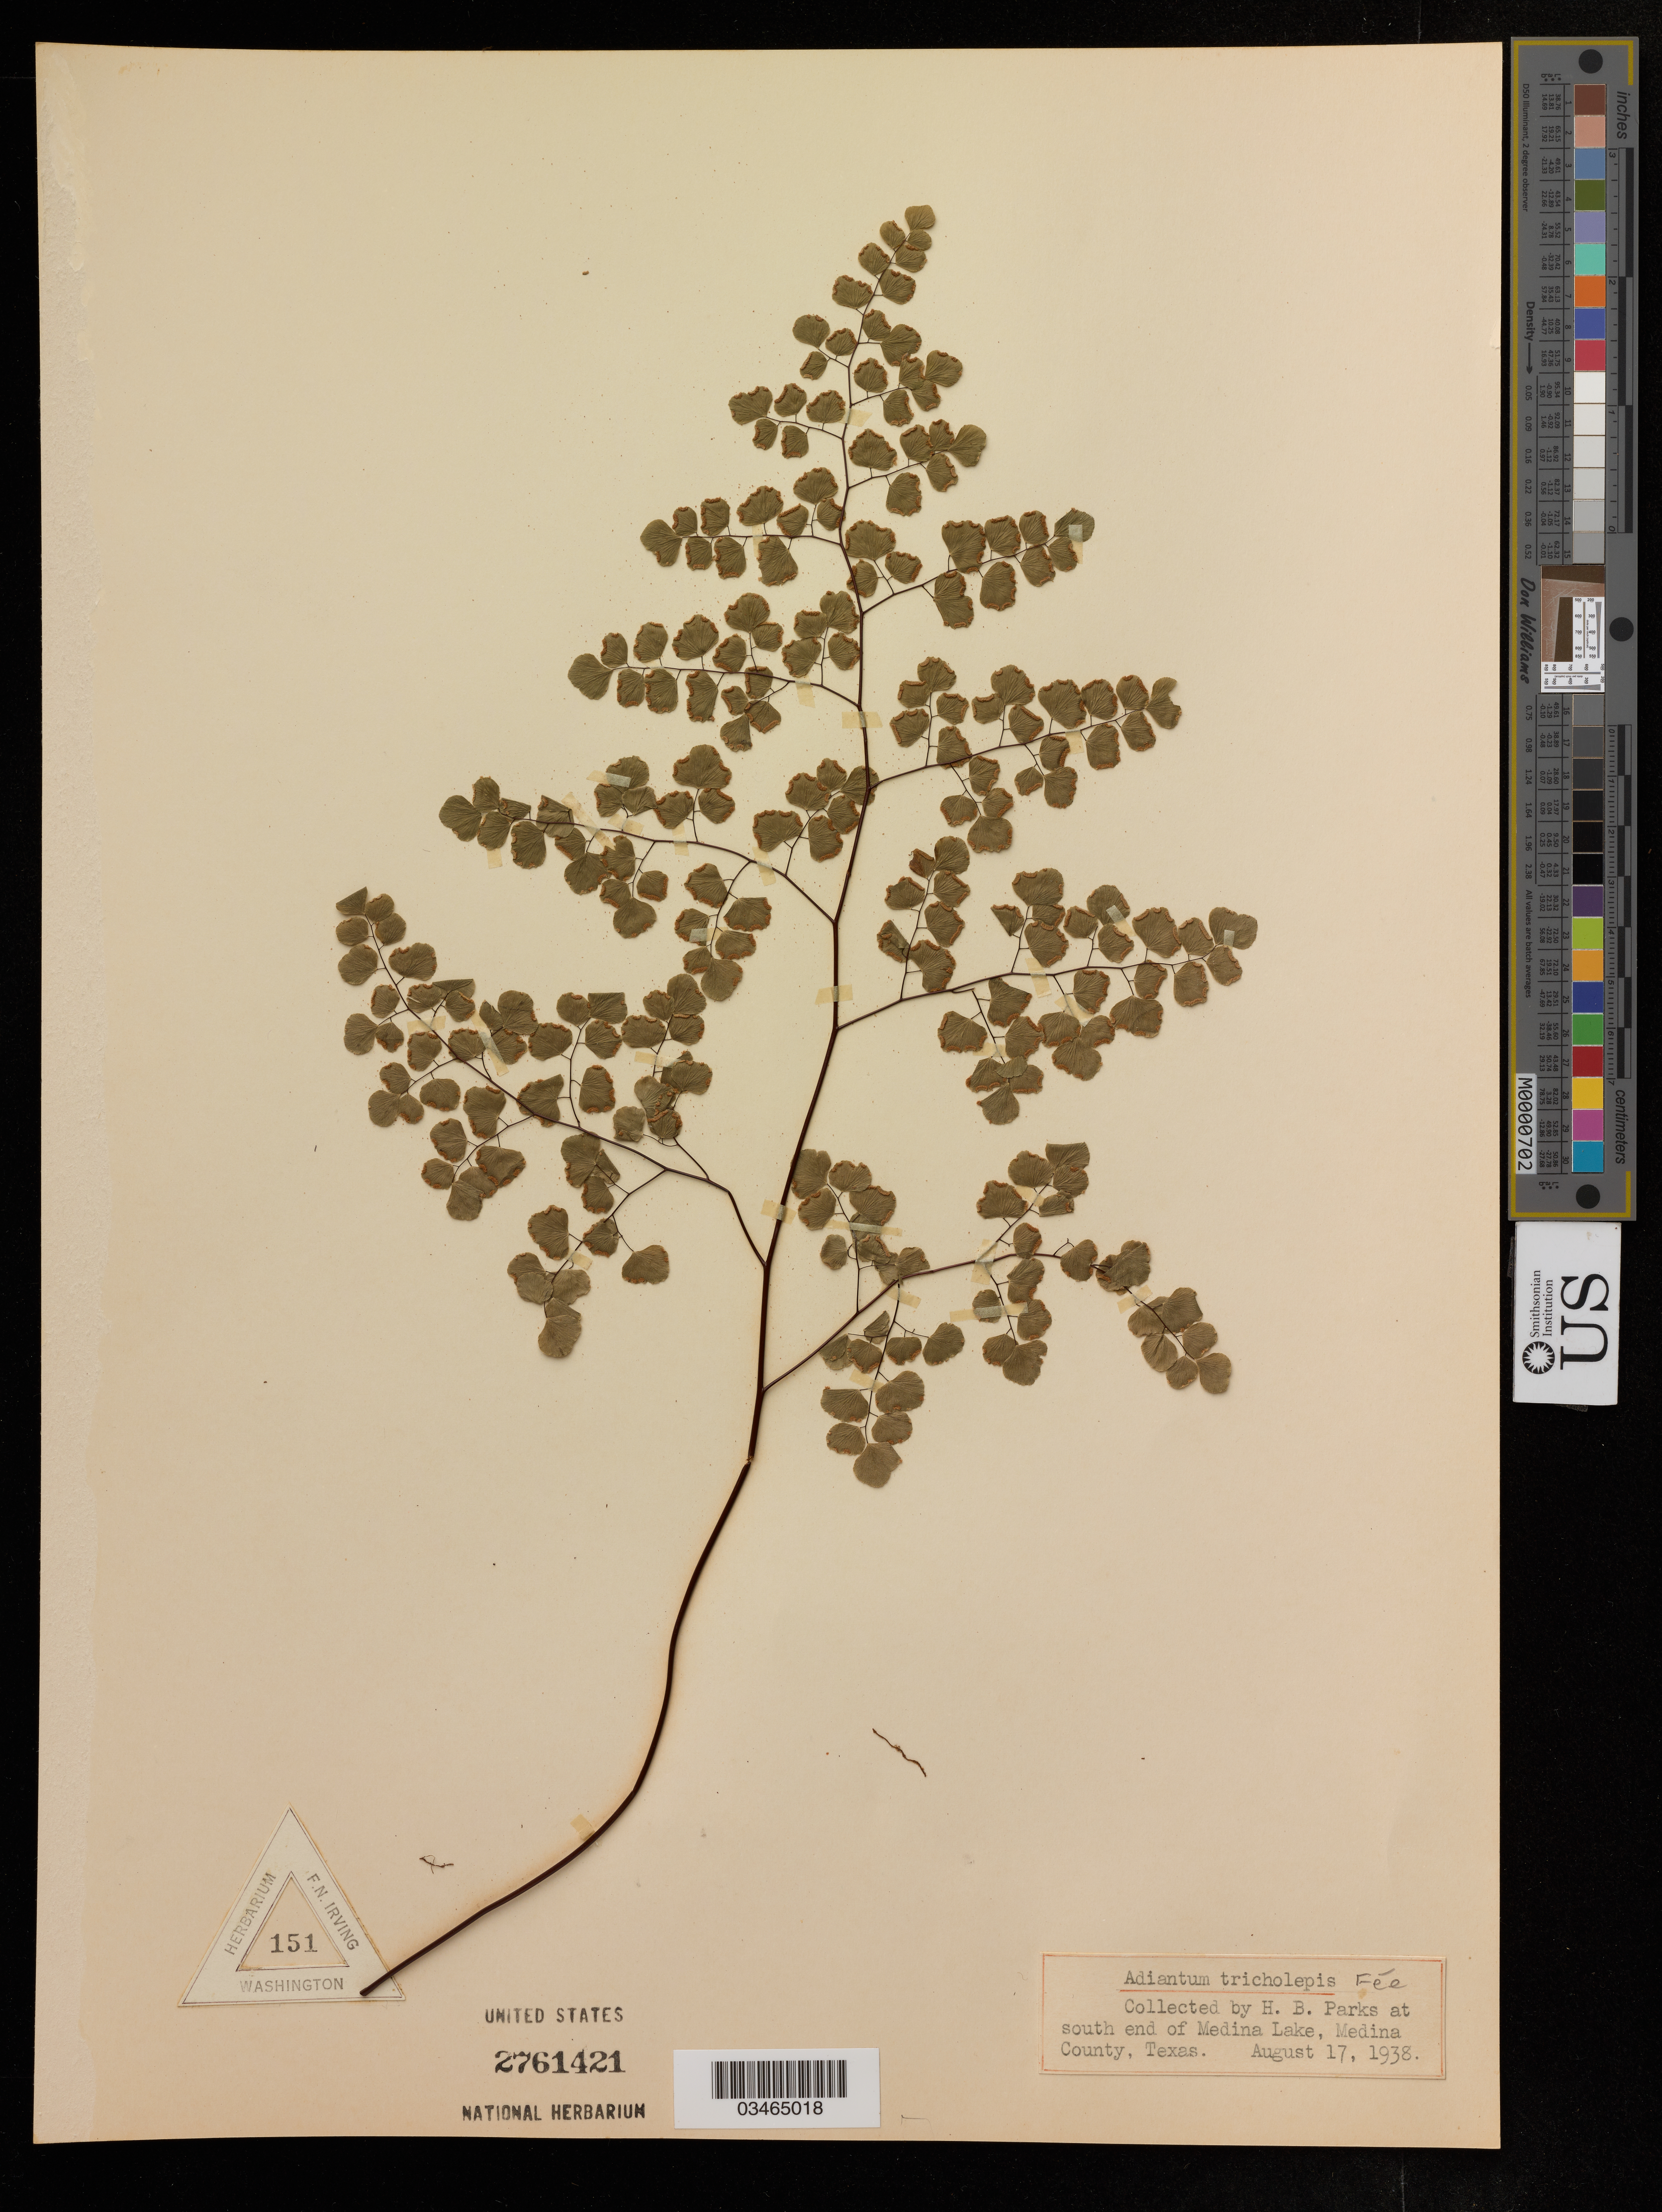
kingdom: Plantae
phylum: Tracheophyta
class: Polypodiopsida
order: Polypodiales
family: Pteridaceae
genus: Adiantum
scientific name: Adiantum tricholepis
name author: Fée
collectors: H. Parks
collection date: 1938-08-17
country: United States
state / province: Texas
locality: At south end of Medina Lake, Medina County.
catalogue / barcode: US 2761421